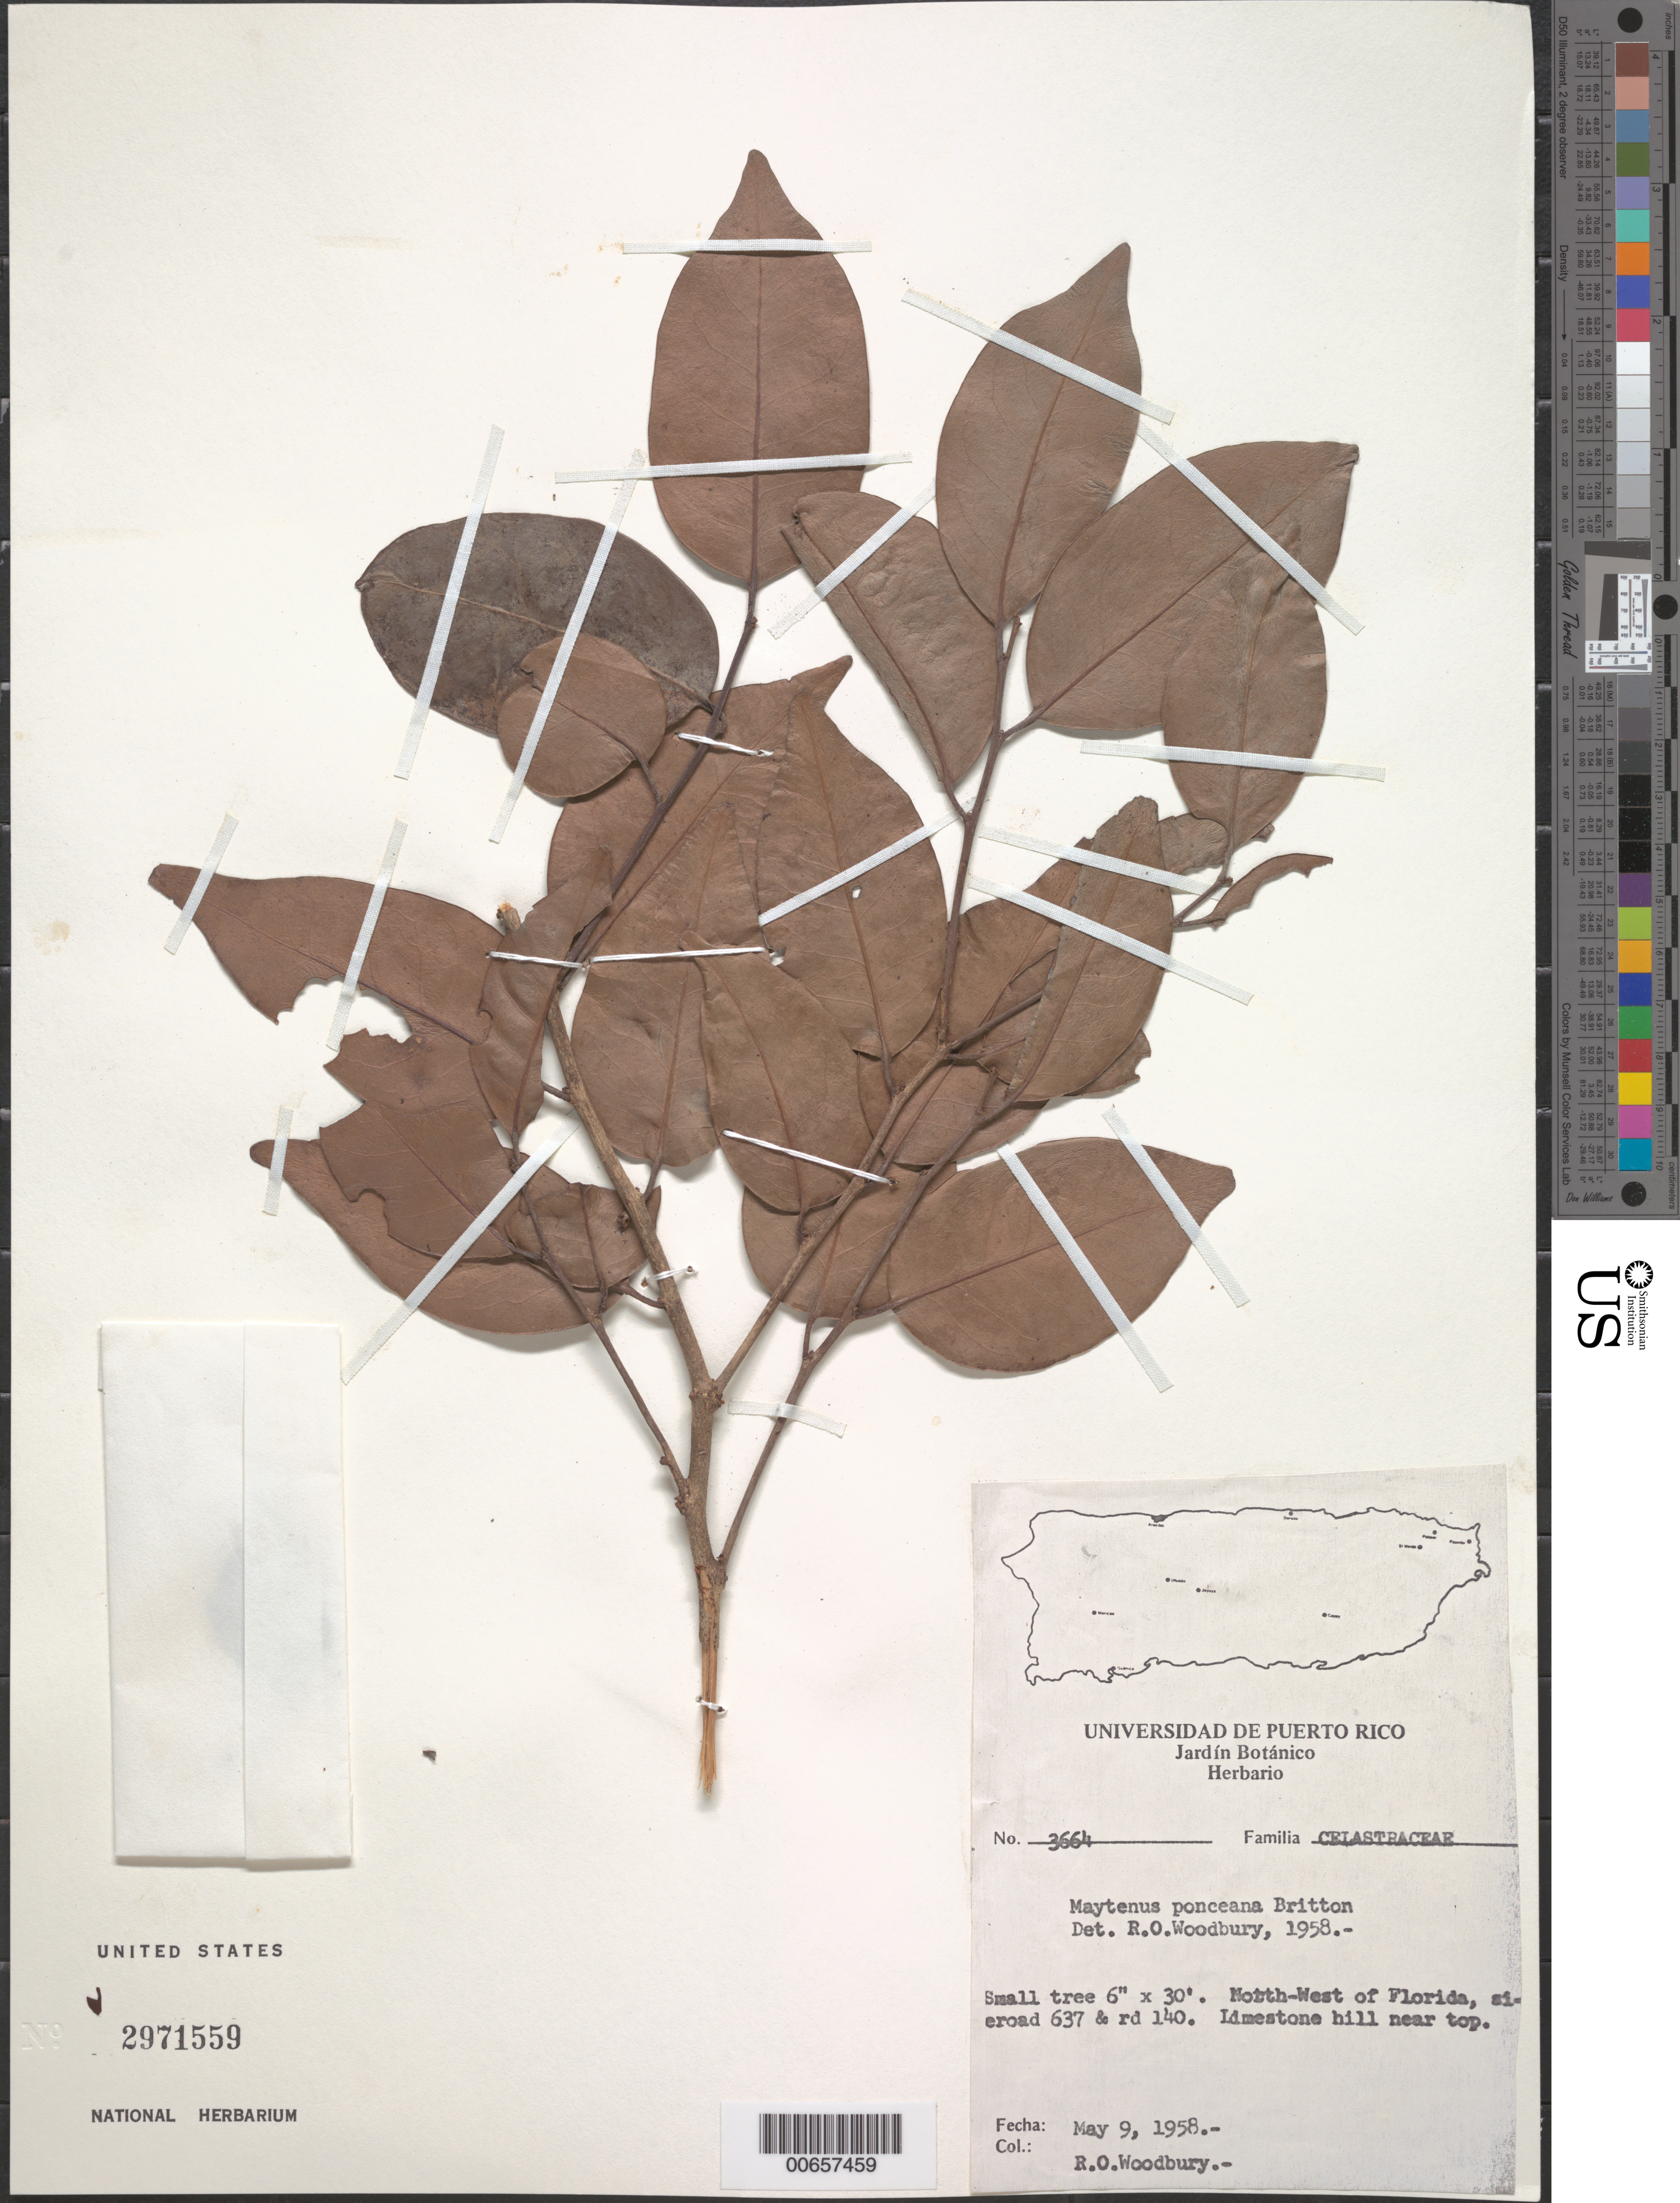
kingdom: Plantae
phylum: Tracheophyta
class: Magnoliopsida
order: Celastrales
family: Celastraceae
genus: Maytenus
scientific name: Maytenus ponceana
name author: Britton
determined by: Woodbury, R. O.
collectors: R. O. Woodbury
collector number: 3664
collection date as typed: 09 May 1958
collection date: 1958-05-09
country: Puerto Rico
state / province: Florida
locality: Florida, NW of; sideroad 637 & rd 140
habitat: Limestone hill near top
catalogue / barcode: US 2971559